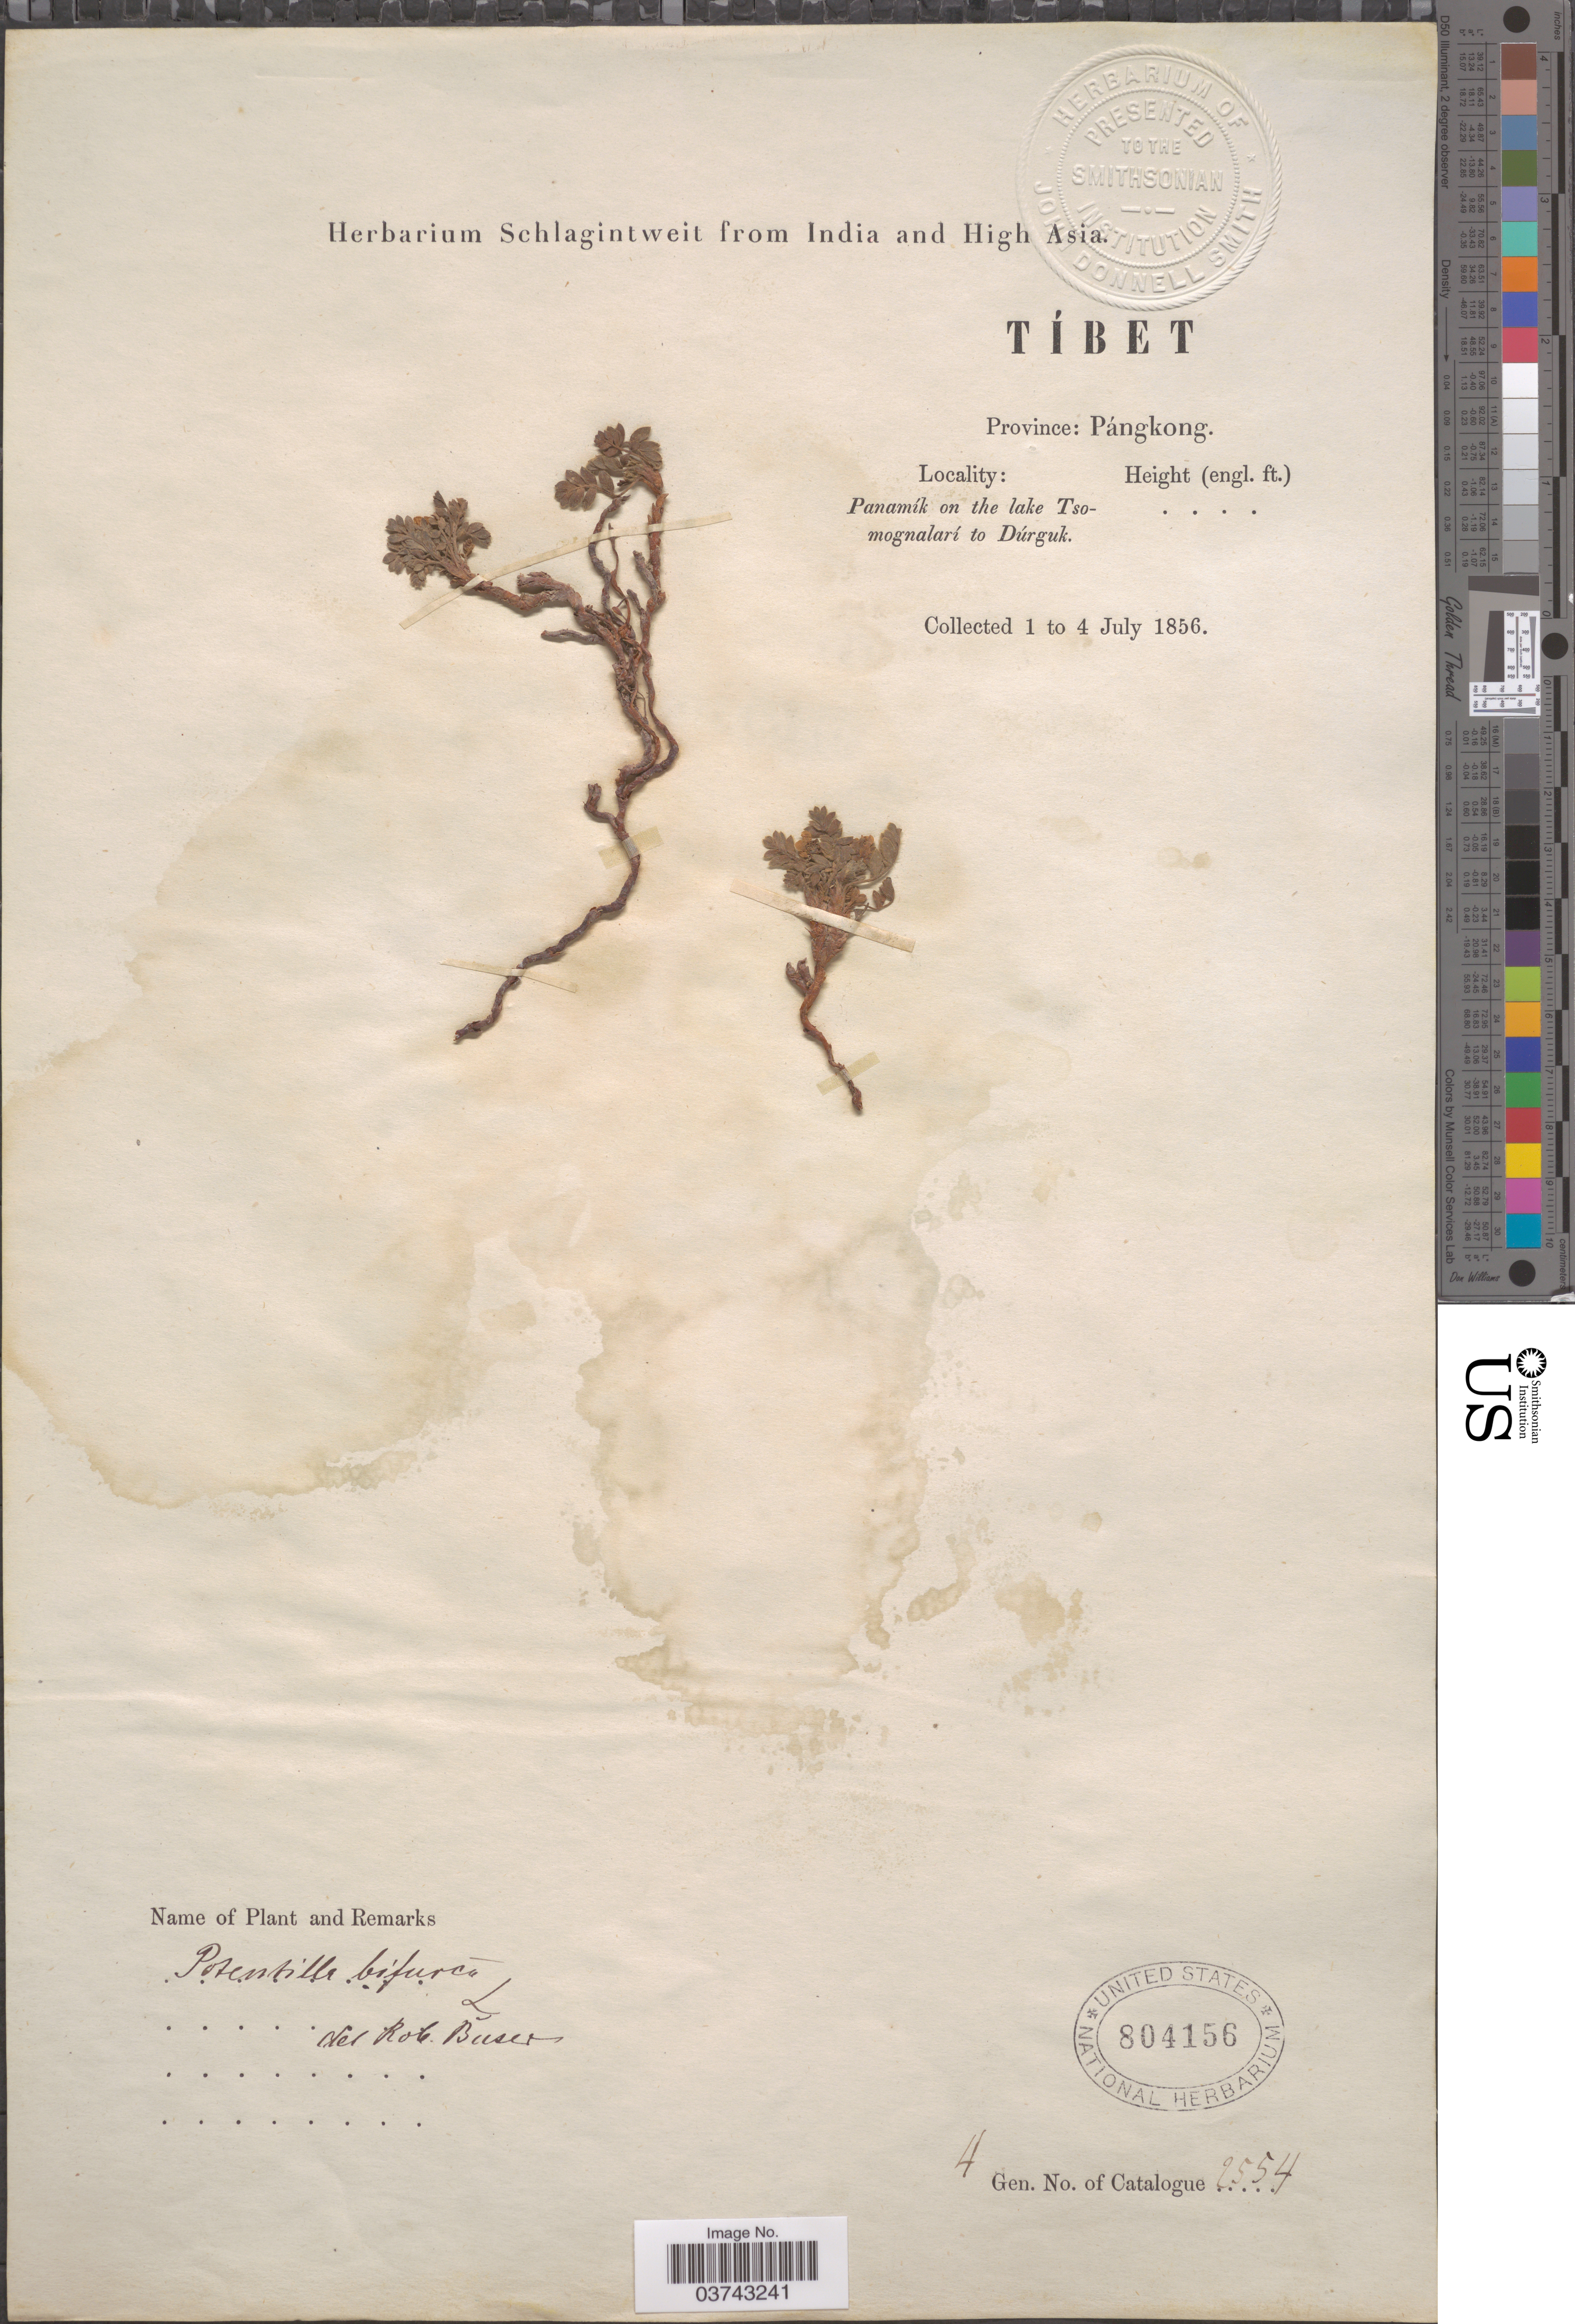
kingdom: Plantae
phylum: Tracheophyta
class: Magnoliopsida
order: Rosales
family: Rosaceae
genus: Sibbaldianthe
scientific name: Sibbaldianthe bifurca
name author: (L.) Kurtto & T. Erikss.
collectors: ex herb. Schlagintweit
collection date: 1856-07-01/1856-07-04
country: China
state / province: Xizang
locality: Tíbet. Panamík on the lake Tsomognalarí to Dúrguk.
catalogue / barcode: US 804156